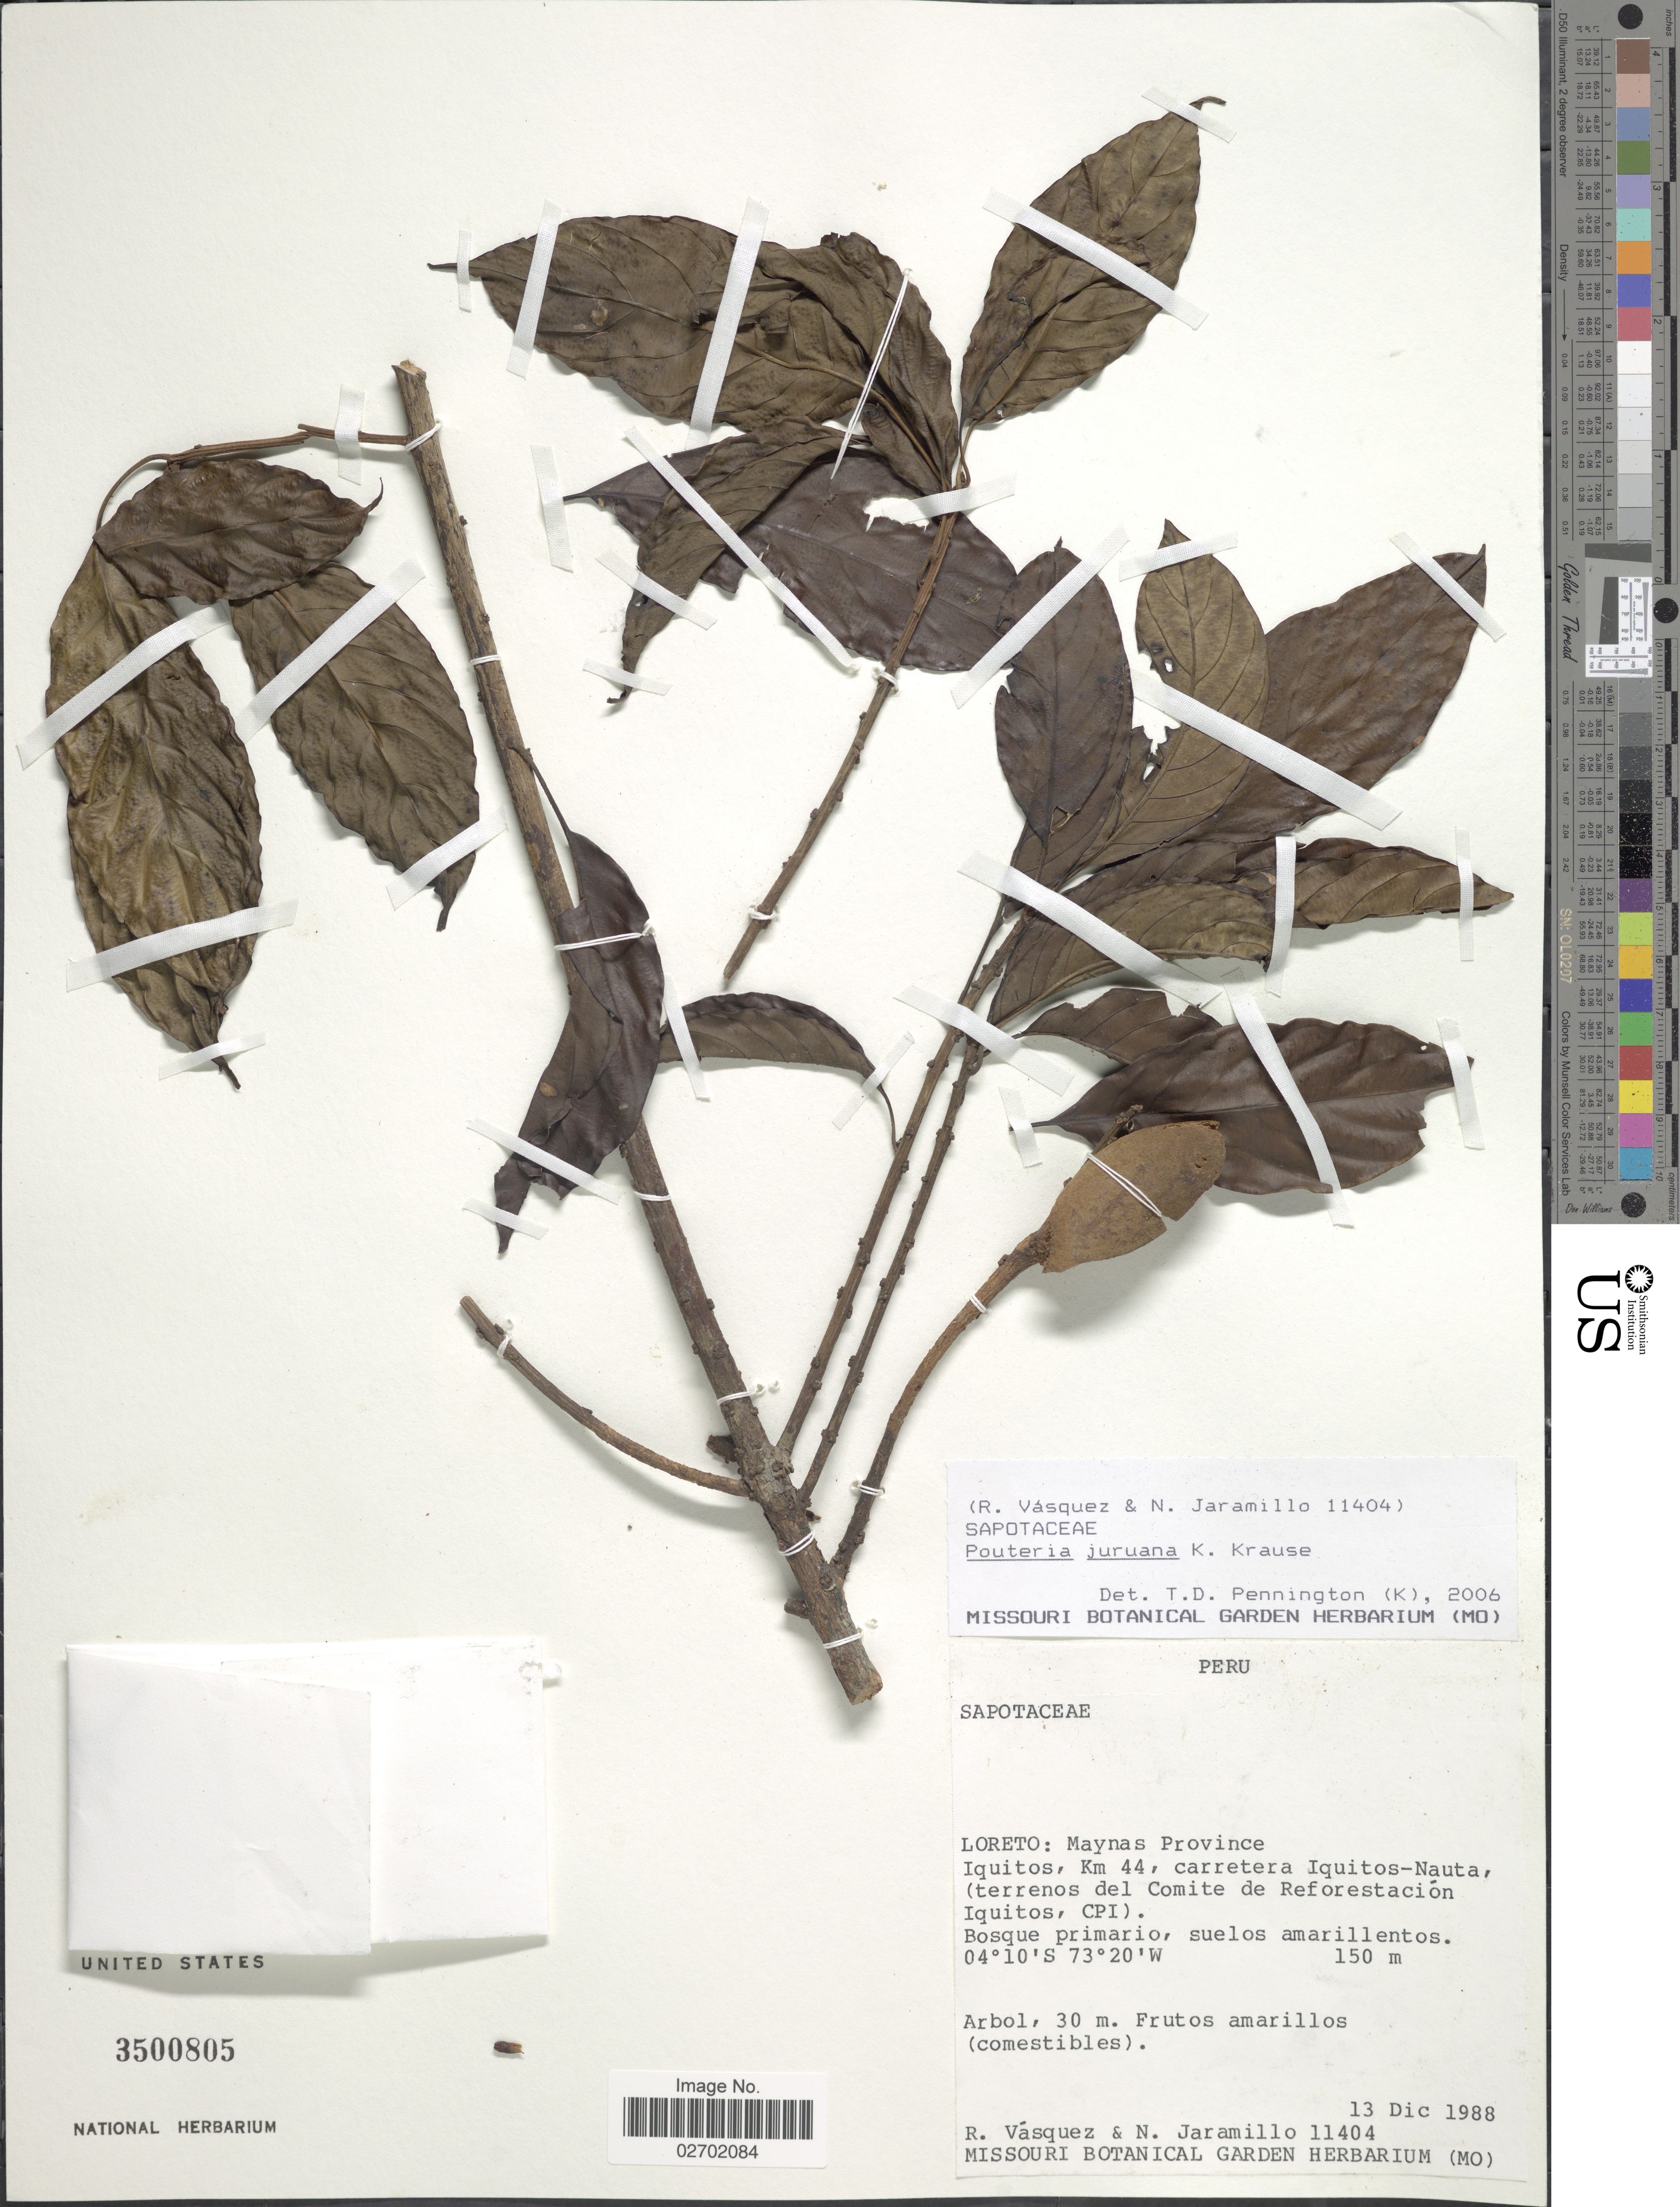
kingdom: Plantae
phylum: Tracheophyta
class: Magnoliopsida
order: Ericales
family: Sapotaceae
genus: Pouteria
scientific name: Pouteria juruana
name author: K. Krause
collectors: R. Vásquez & N. Jaramillo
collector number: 11404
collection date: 1988-12-13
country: Peru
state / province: Loreto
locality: Maynas Province Iquitos, Km 44, carretera Iquitos-Nauta, (terrenos del Comite de Reforestación Iquitos, CPI)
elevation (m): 150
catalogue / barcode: US 3500805